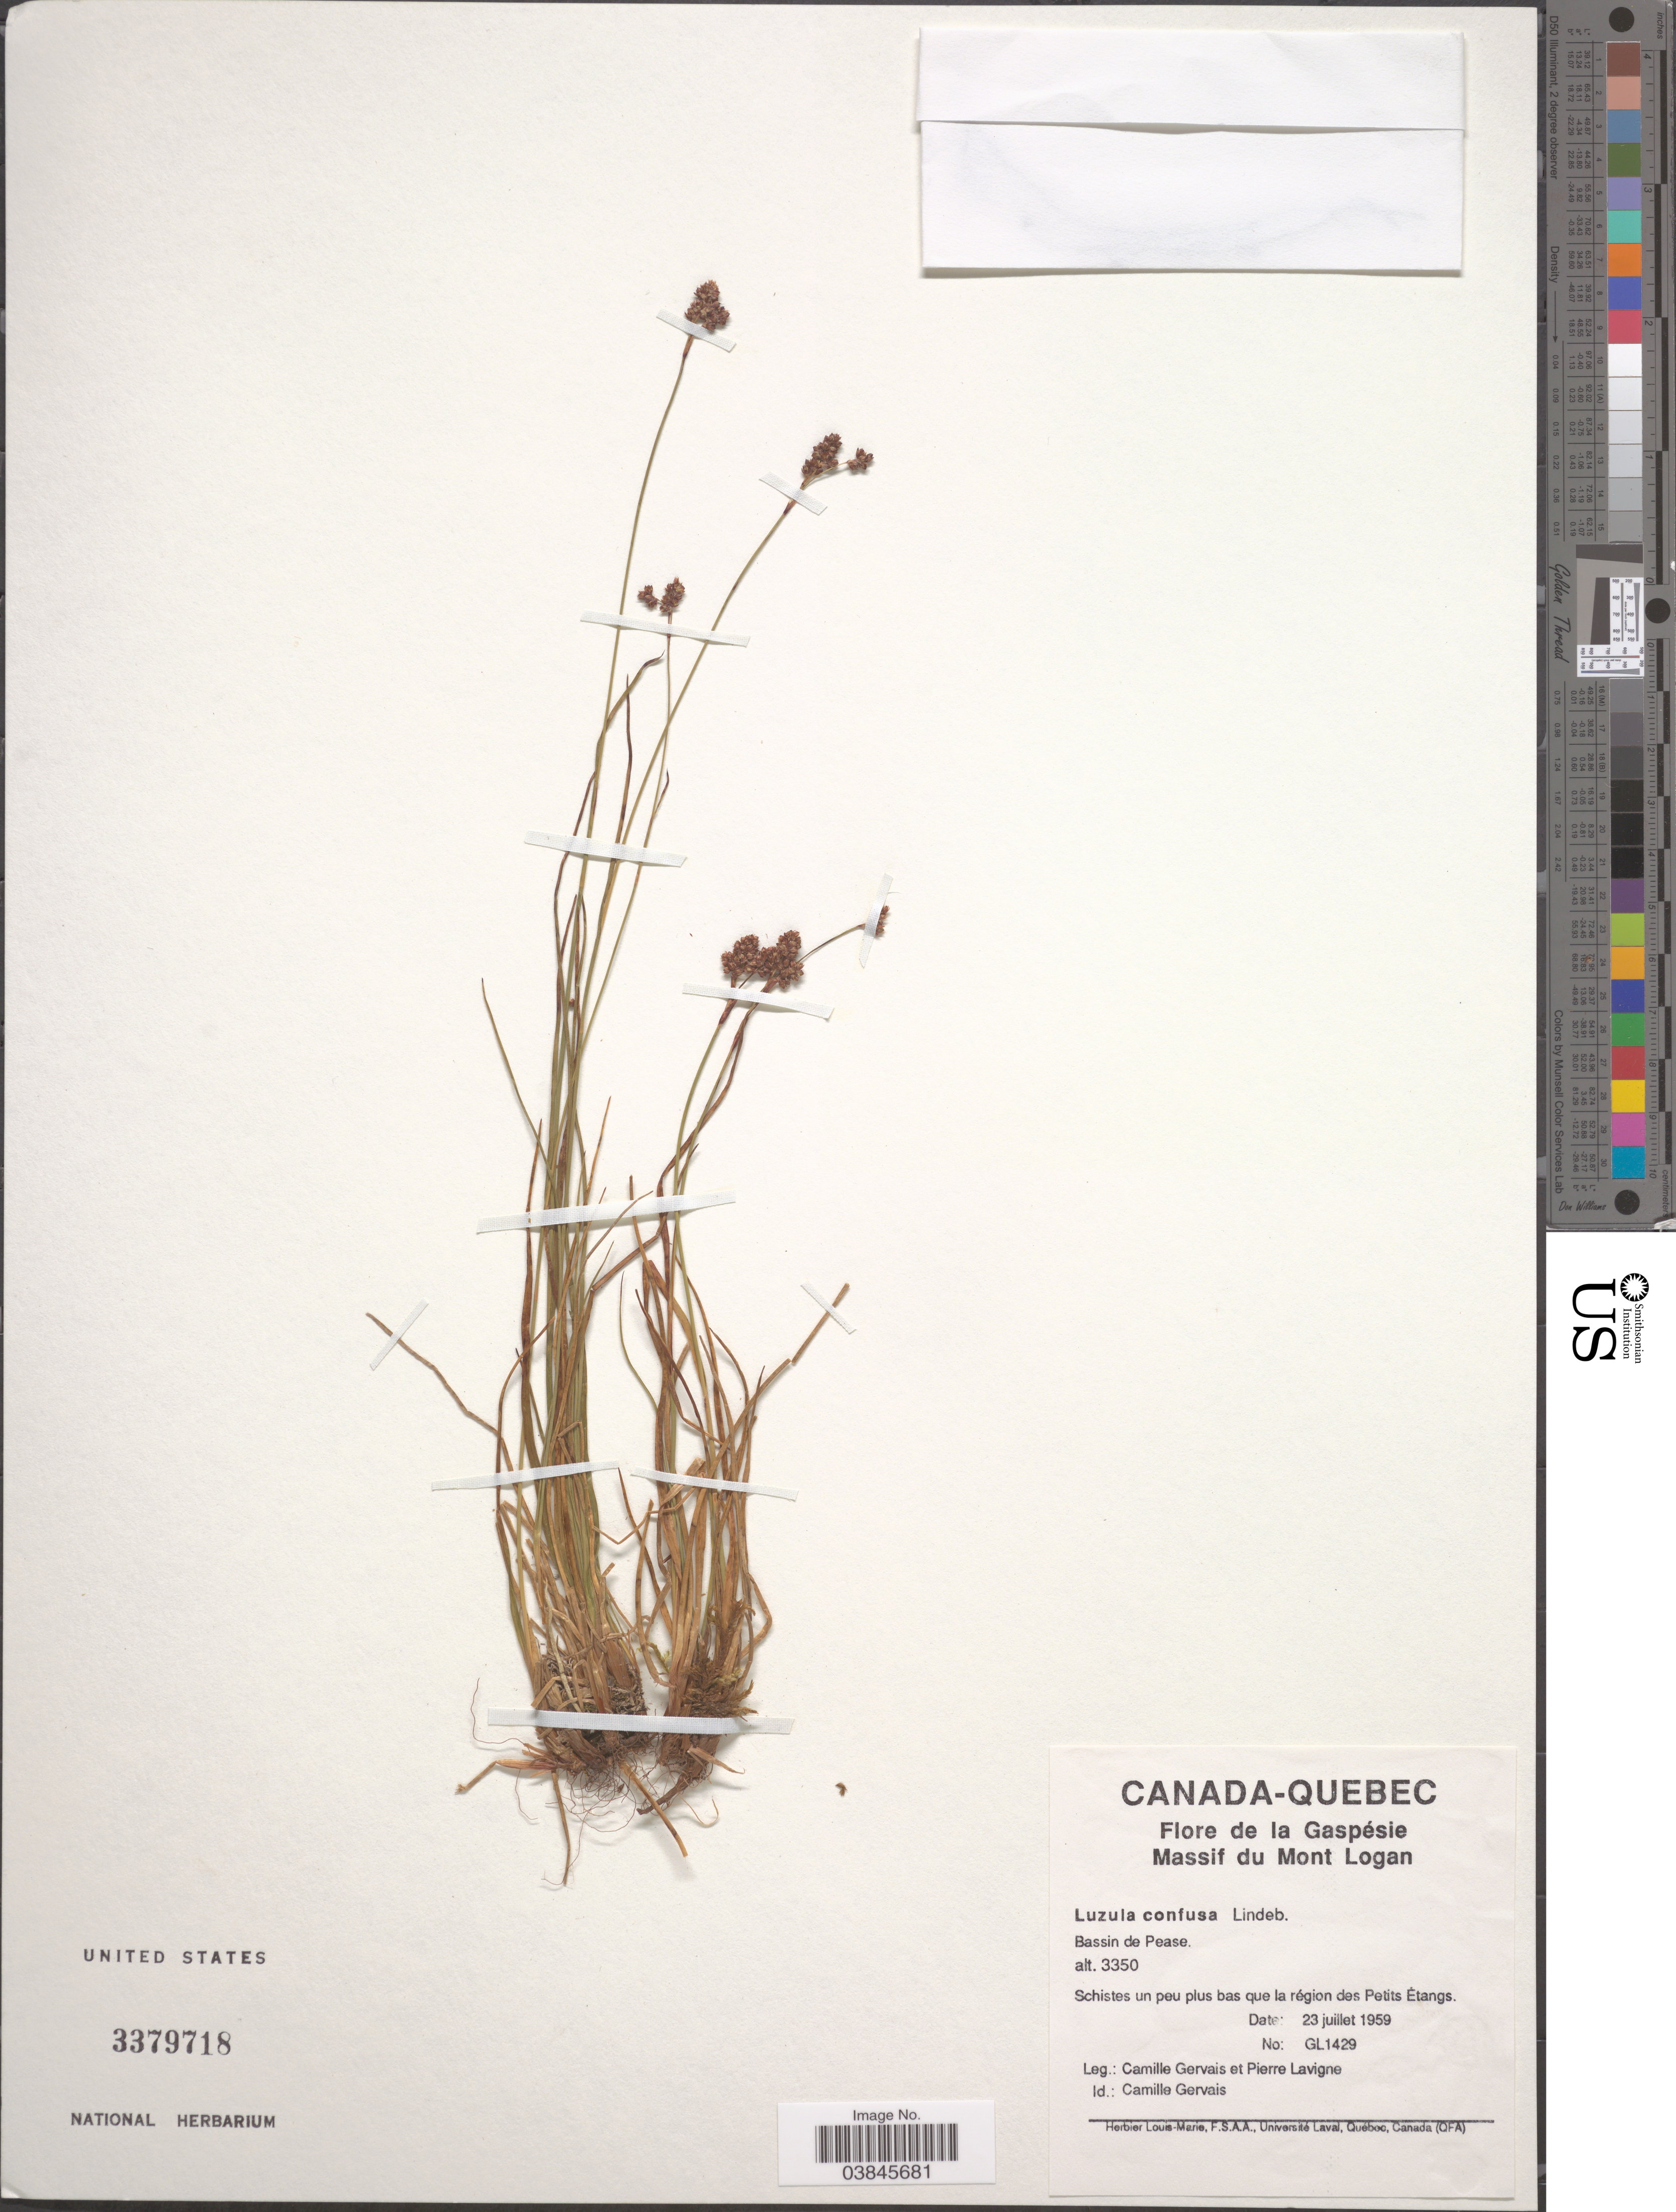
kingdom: Plantae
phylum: Tracheophyta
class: Liliopsida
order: Poales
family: Juncaceae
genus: Luzula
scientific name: Luzula confusa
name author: Lindeb.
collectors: C. Gervais & P. Lavigne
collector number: GL1429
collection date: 1959-07-23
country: Canada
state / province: Quebec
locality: La Gaspésie. Massif du Mont Logan. Bassin de Pease. Schistes un peu plus bas que la région des Petits Étangs.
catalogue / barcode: US 3379718